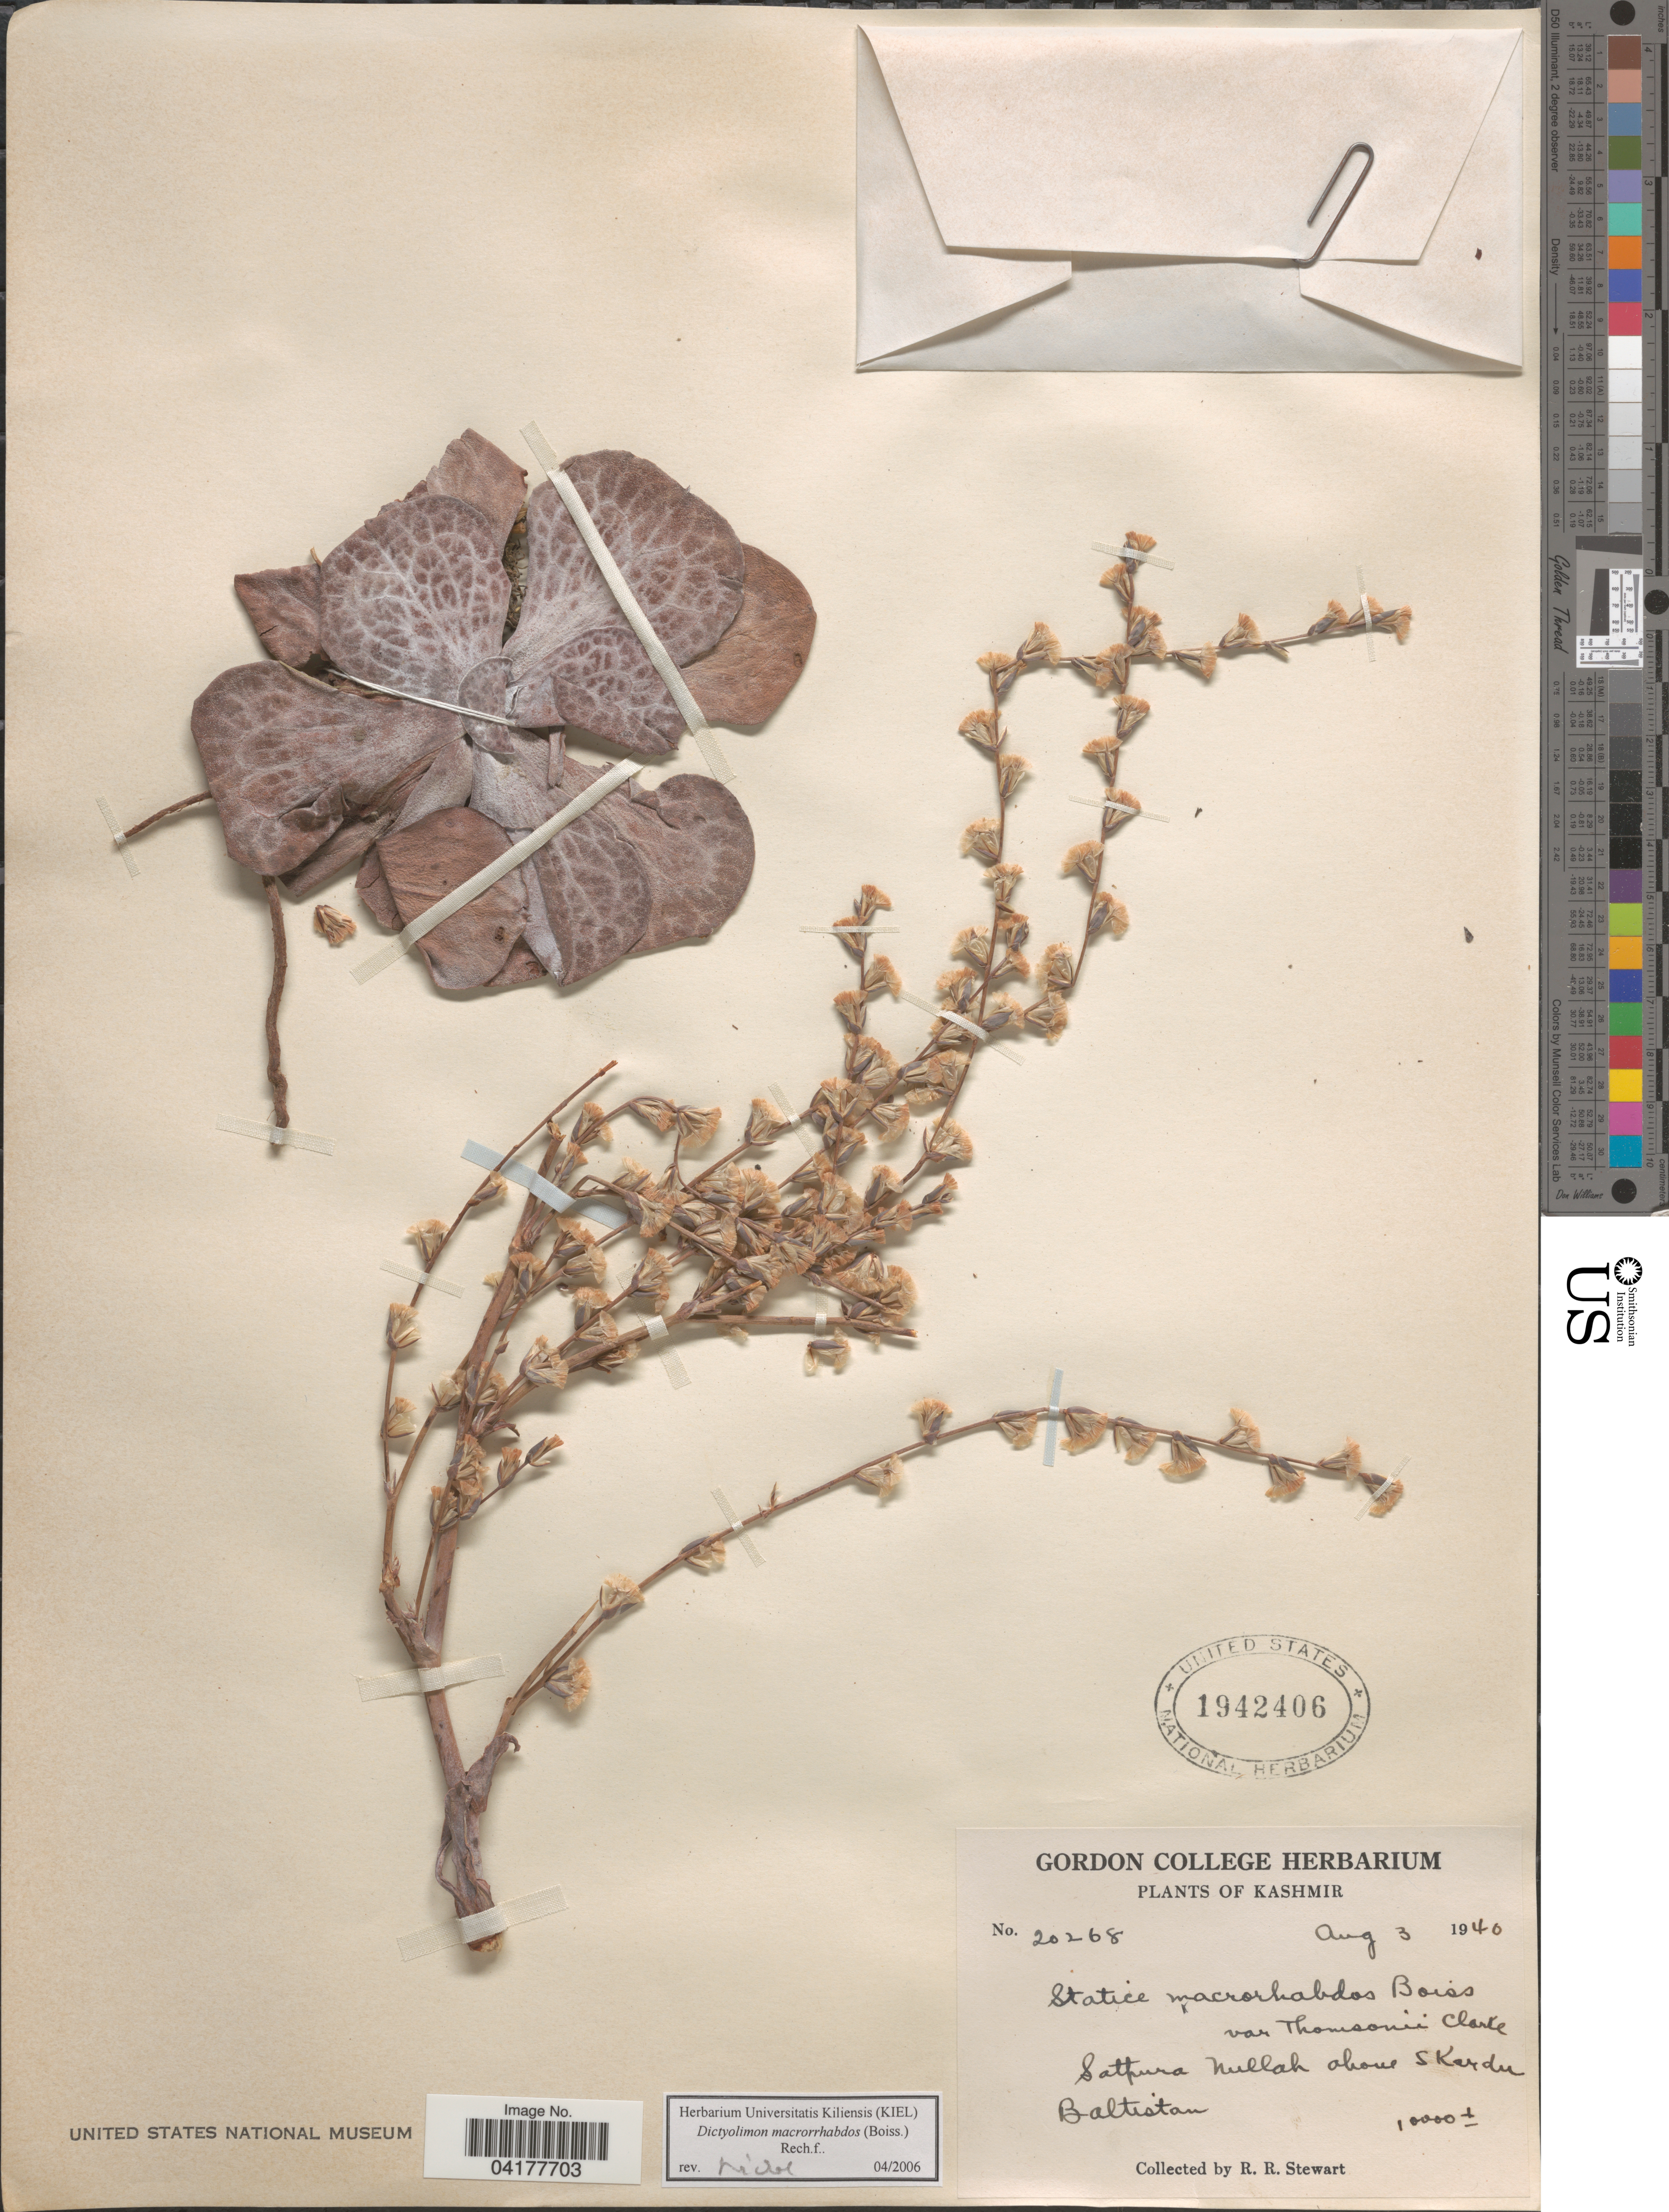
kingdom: Plantae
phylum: Tracheophyta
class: Magnoliopsida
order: Caryophyllales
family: Plumbaginaceae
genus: Dictyolimon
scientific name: Dictyolimon macrorrhabdos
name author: (Boiss.) Rech. f.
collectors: R. Stewart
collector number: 20268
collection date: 1940-08-03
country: Pakistan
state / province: Gilgit-Baltistan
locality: Kashmir. Sathura Nullah above S Kardu Baltistan.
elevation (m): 3048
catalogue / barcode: US 1942406